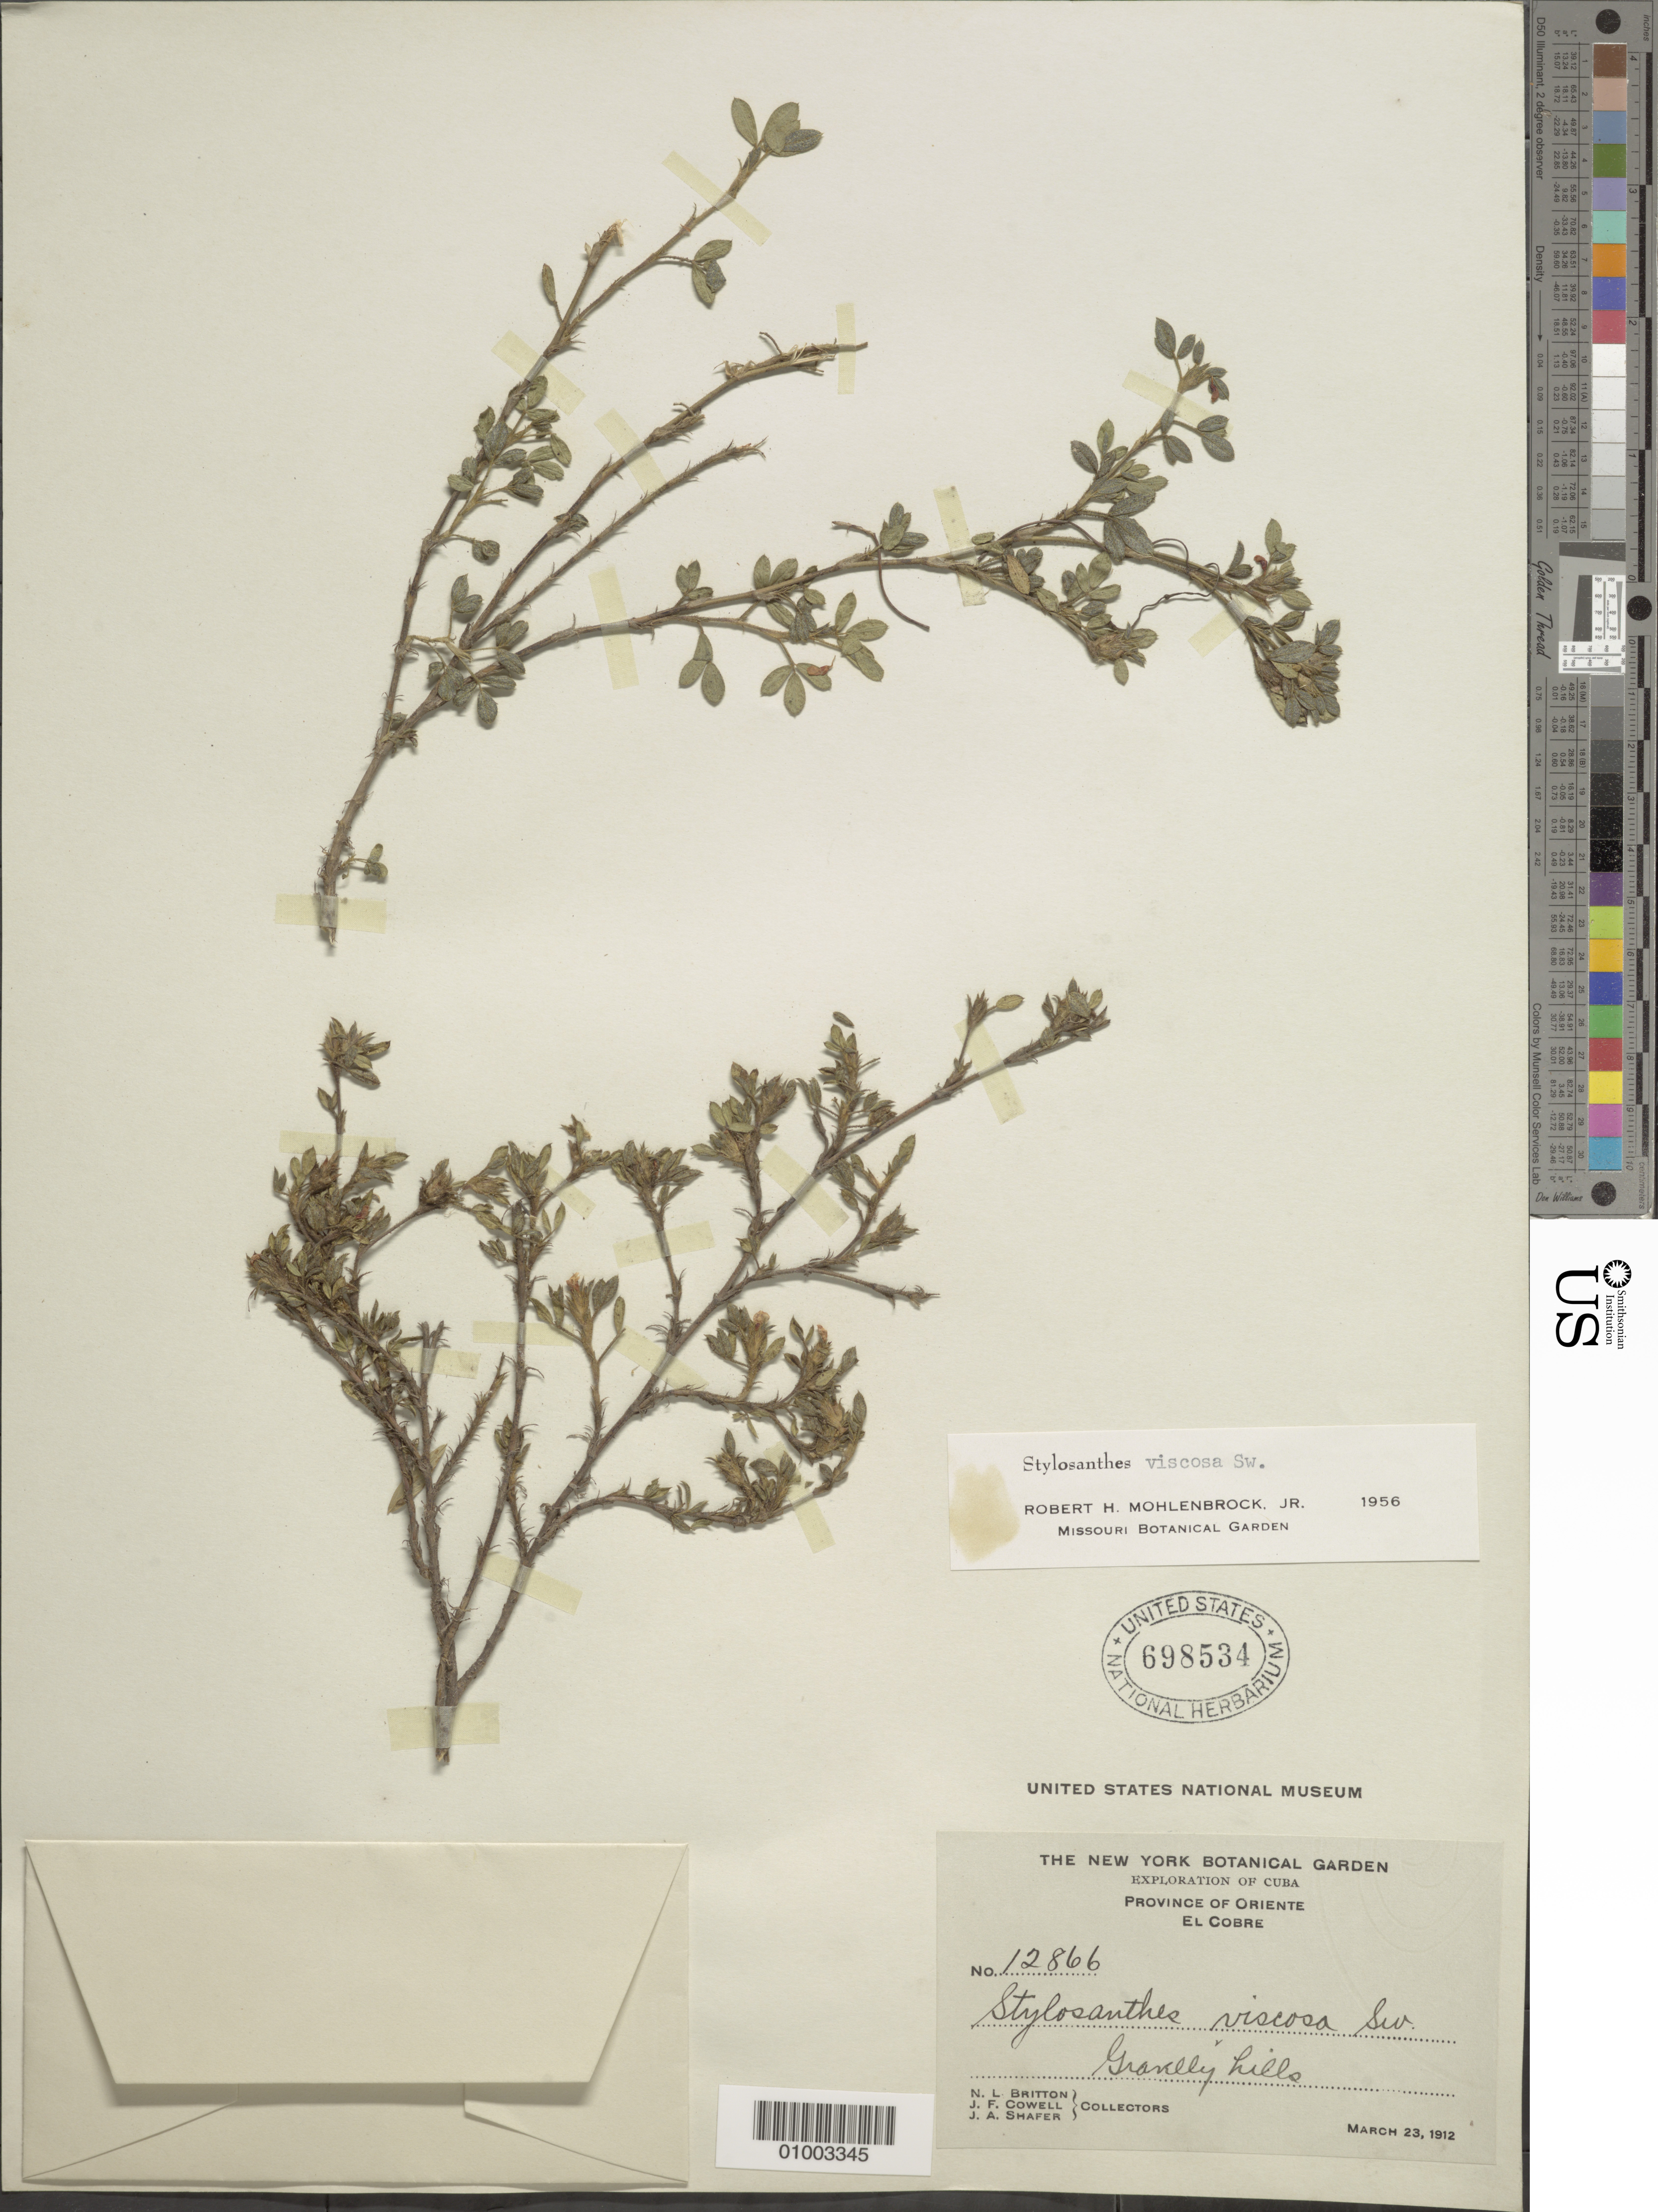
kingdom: Plantae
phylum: Tracheophyta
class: Magnoliopsida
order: Fabales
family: Fabaceae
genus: Stylosanthes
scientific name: Stylosanthes viscosa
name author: Sw.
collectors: N. Britton, J. F. Cowell & J. A. Shafer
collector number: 12866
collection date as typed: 23 Mar 1912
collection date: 1912-03-23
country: Cuba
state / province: Oriente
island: Cuba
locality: El Cobre, gravelly hills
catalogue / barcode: US 698534